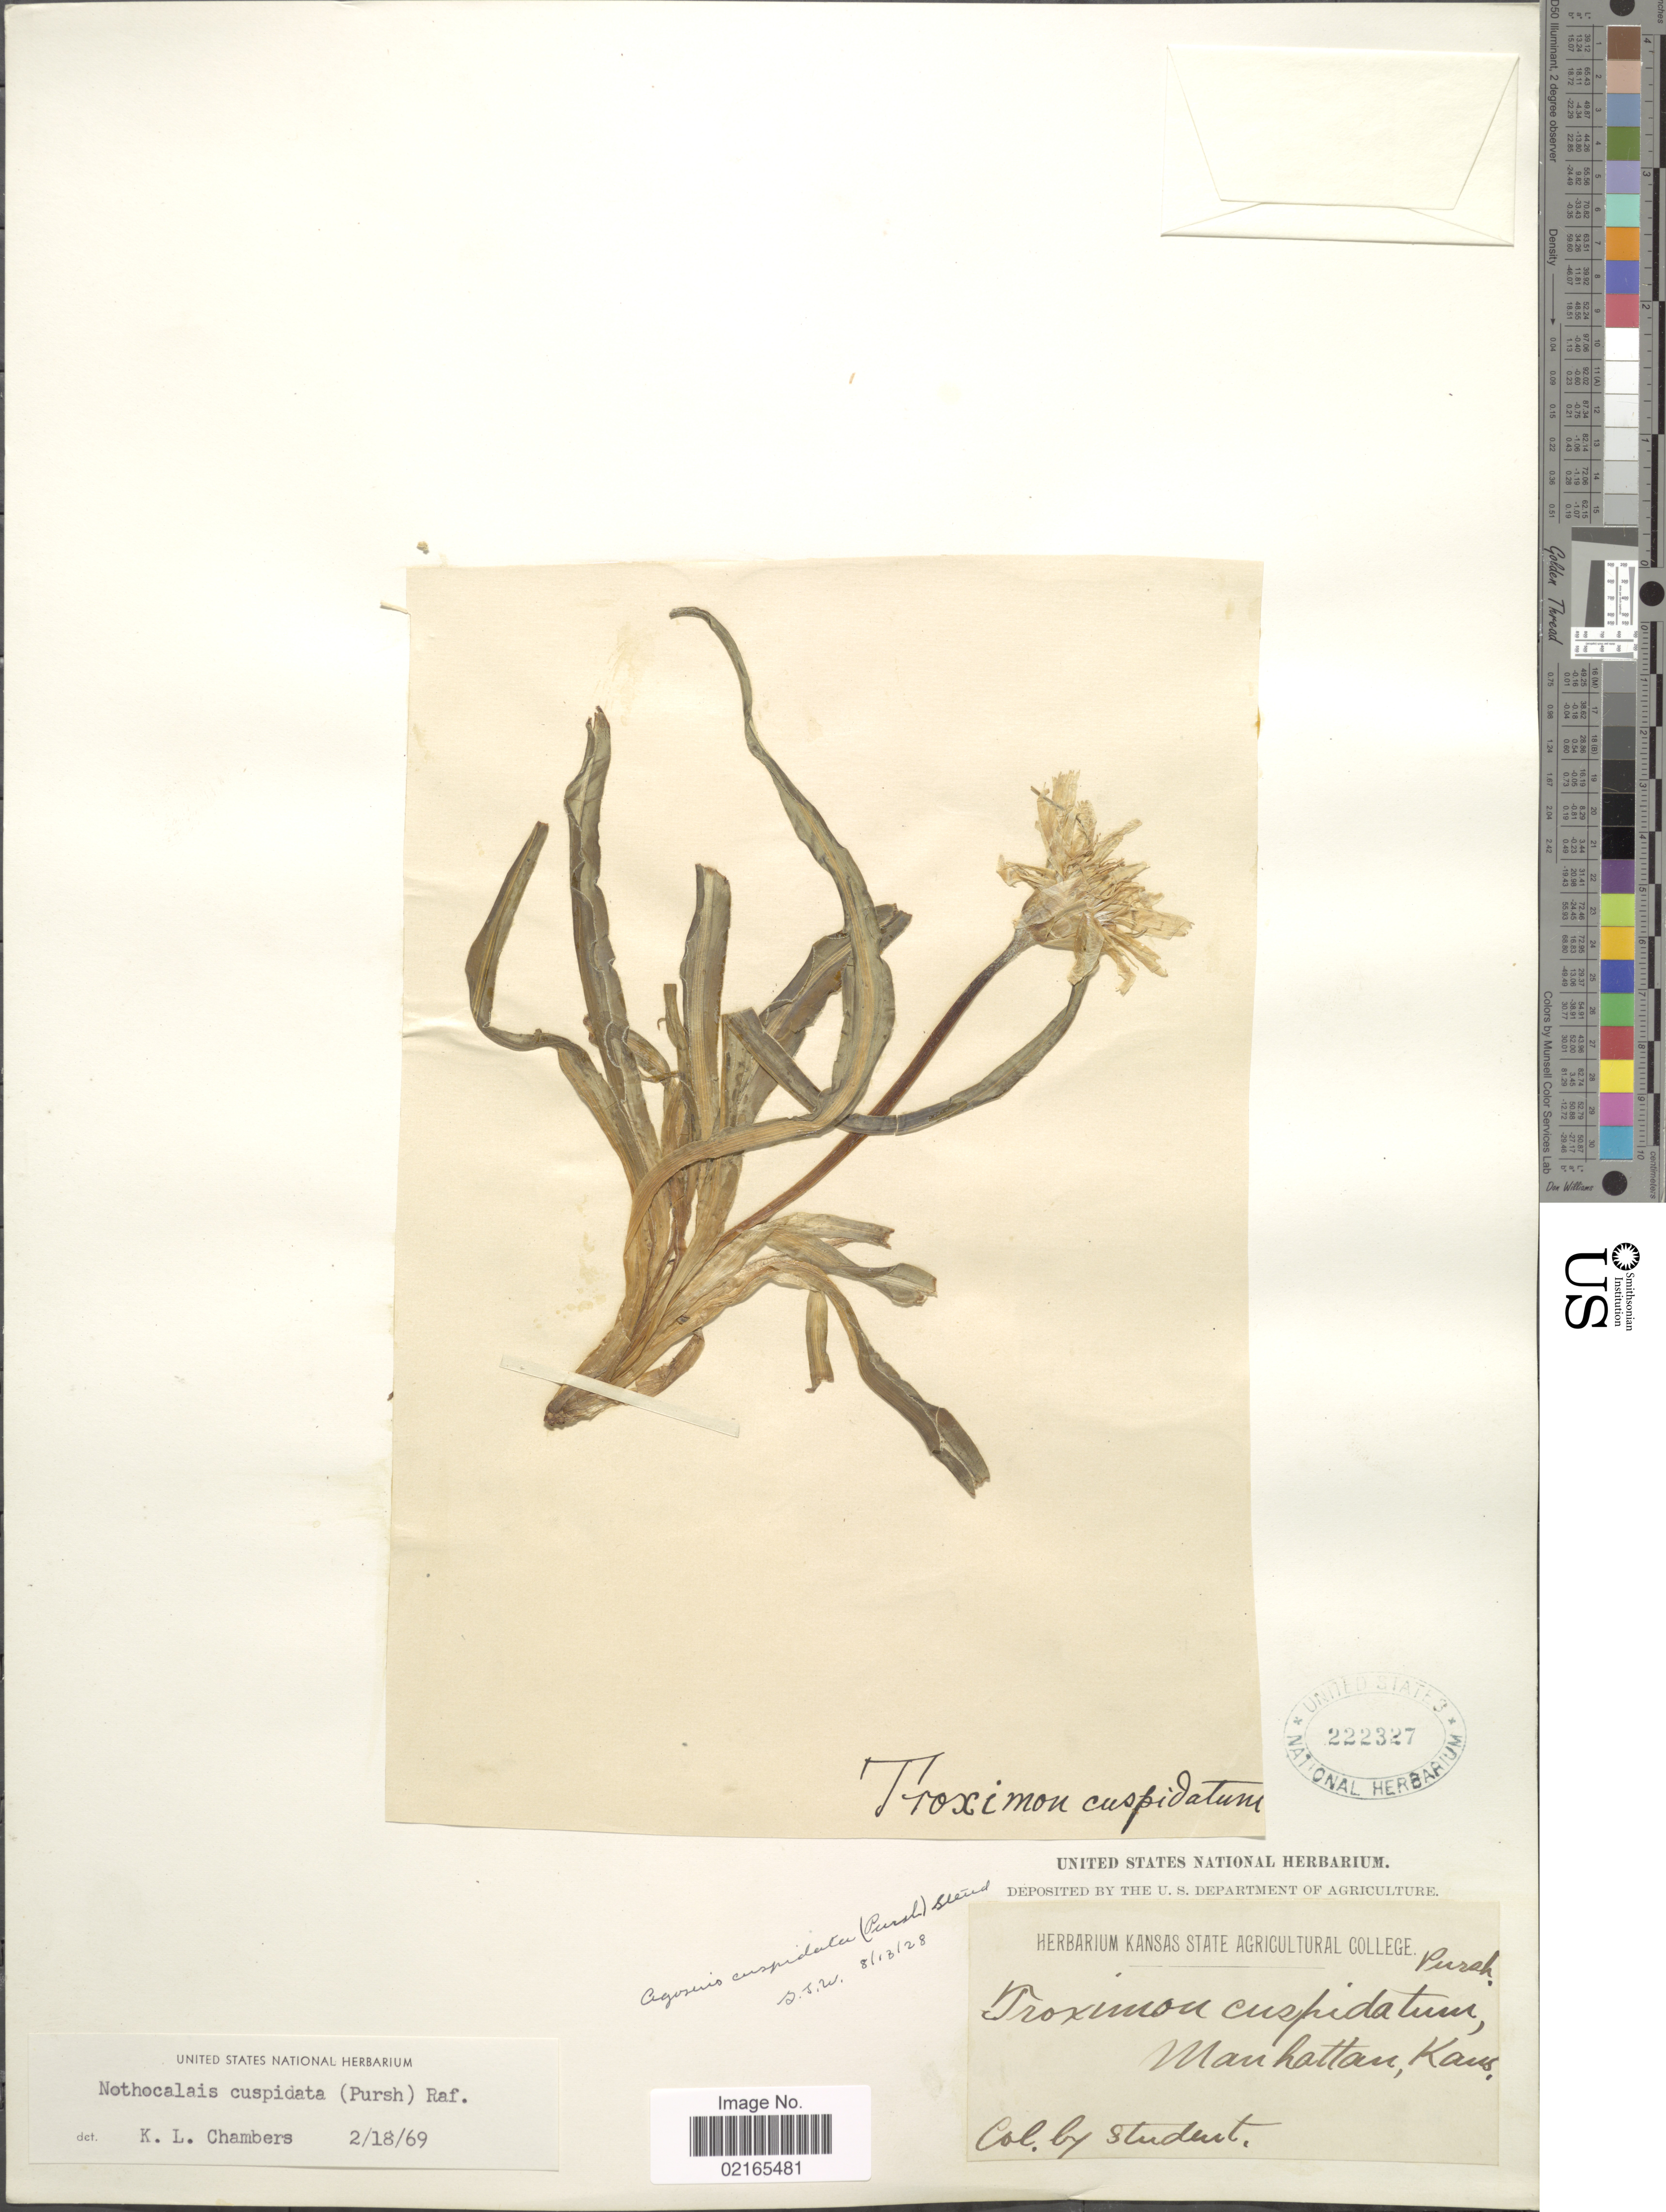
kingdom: Plantae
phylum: Tracheophyta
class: Magnoliopsida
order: Asterales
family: Asteraceae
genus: Nothocalais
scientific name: Nothocalais cuspidata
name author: (Pursh) Greene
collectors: Student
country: United States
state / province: Kansas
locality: Manhattan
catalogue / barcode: US 222327